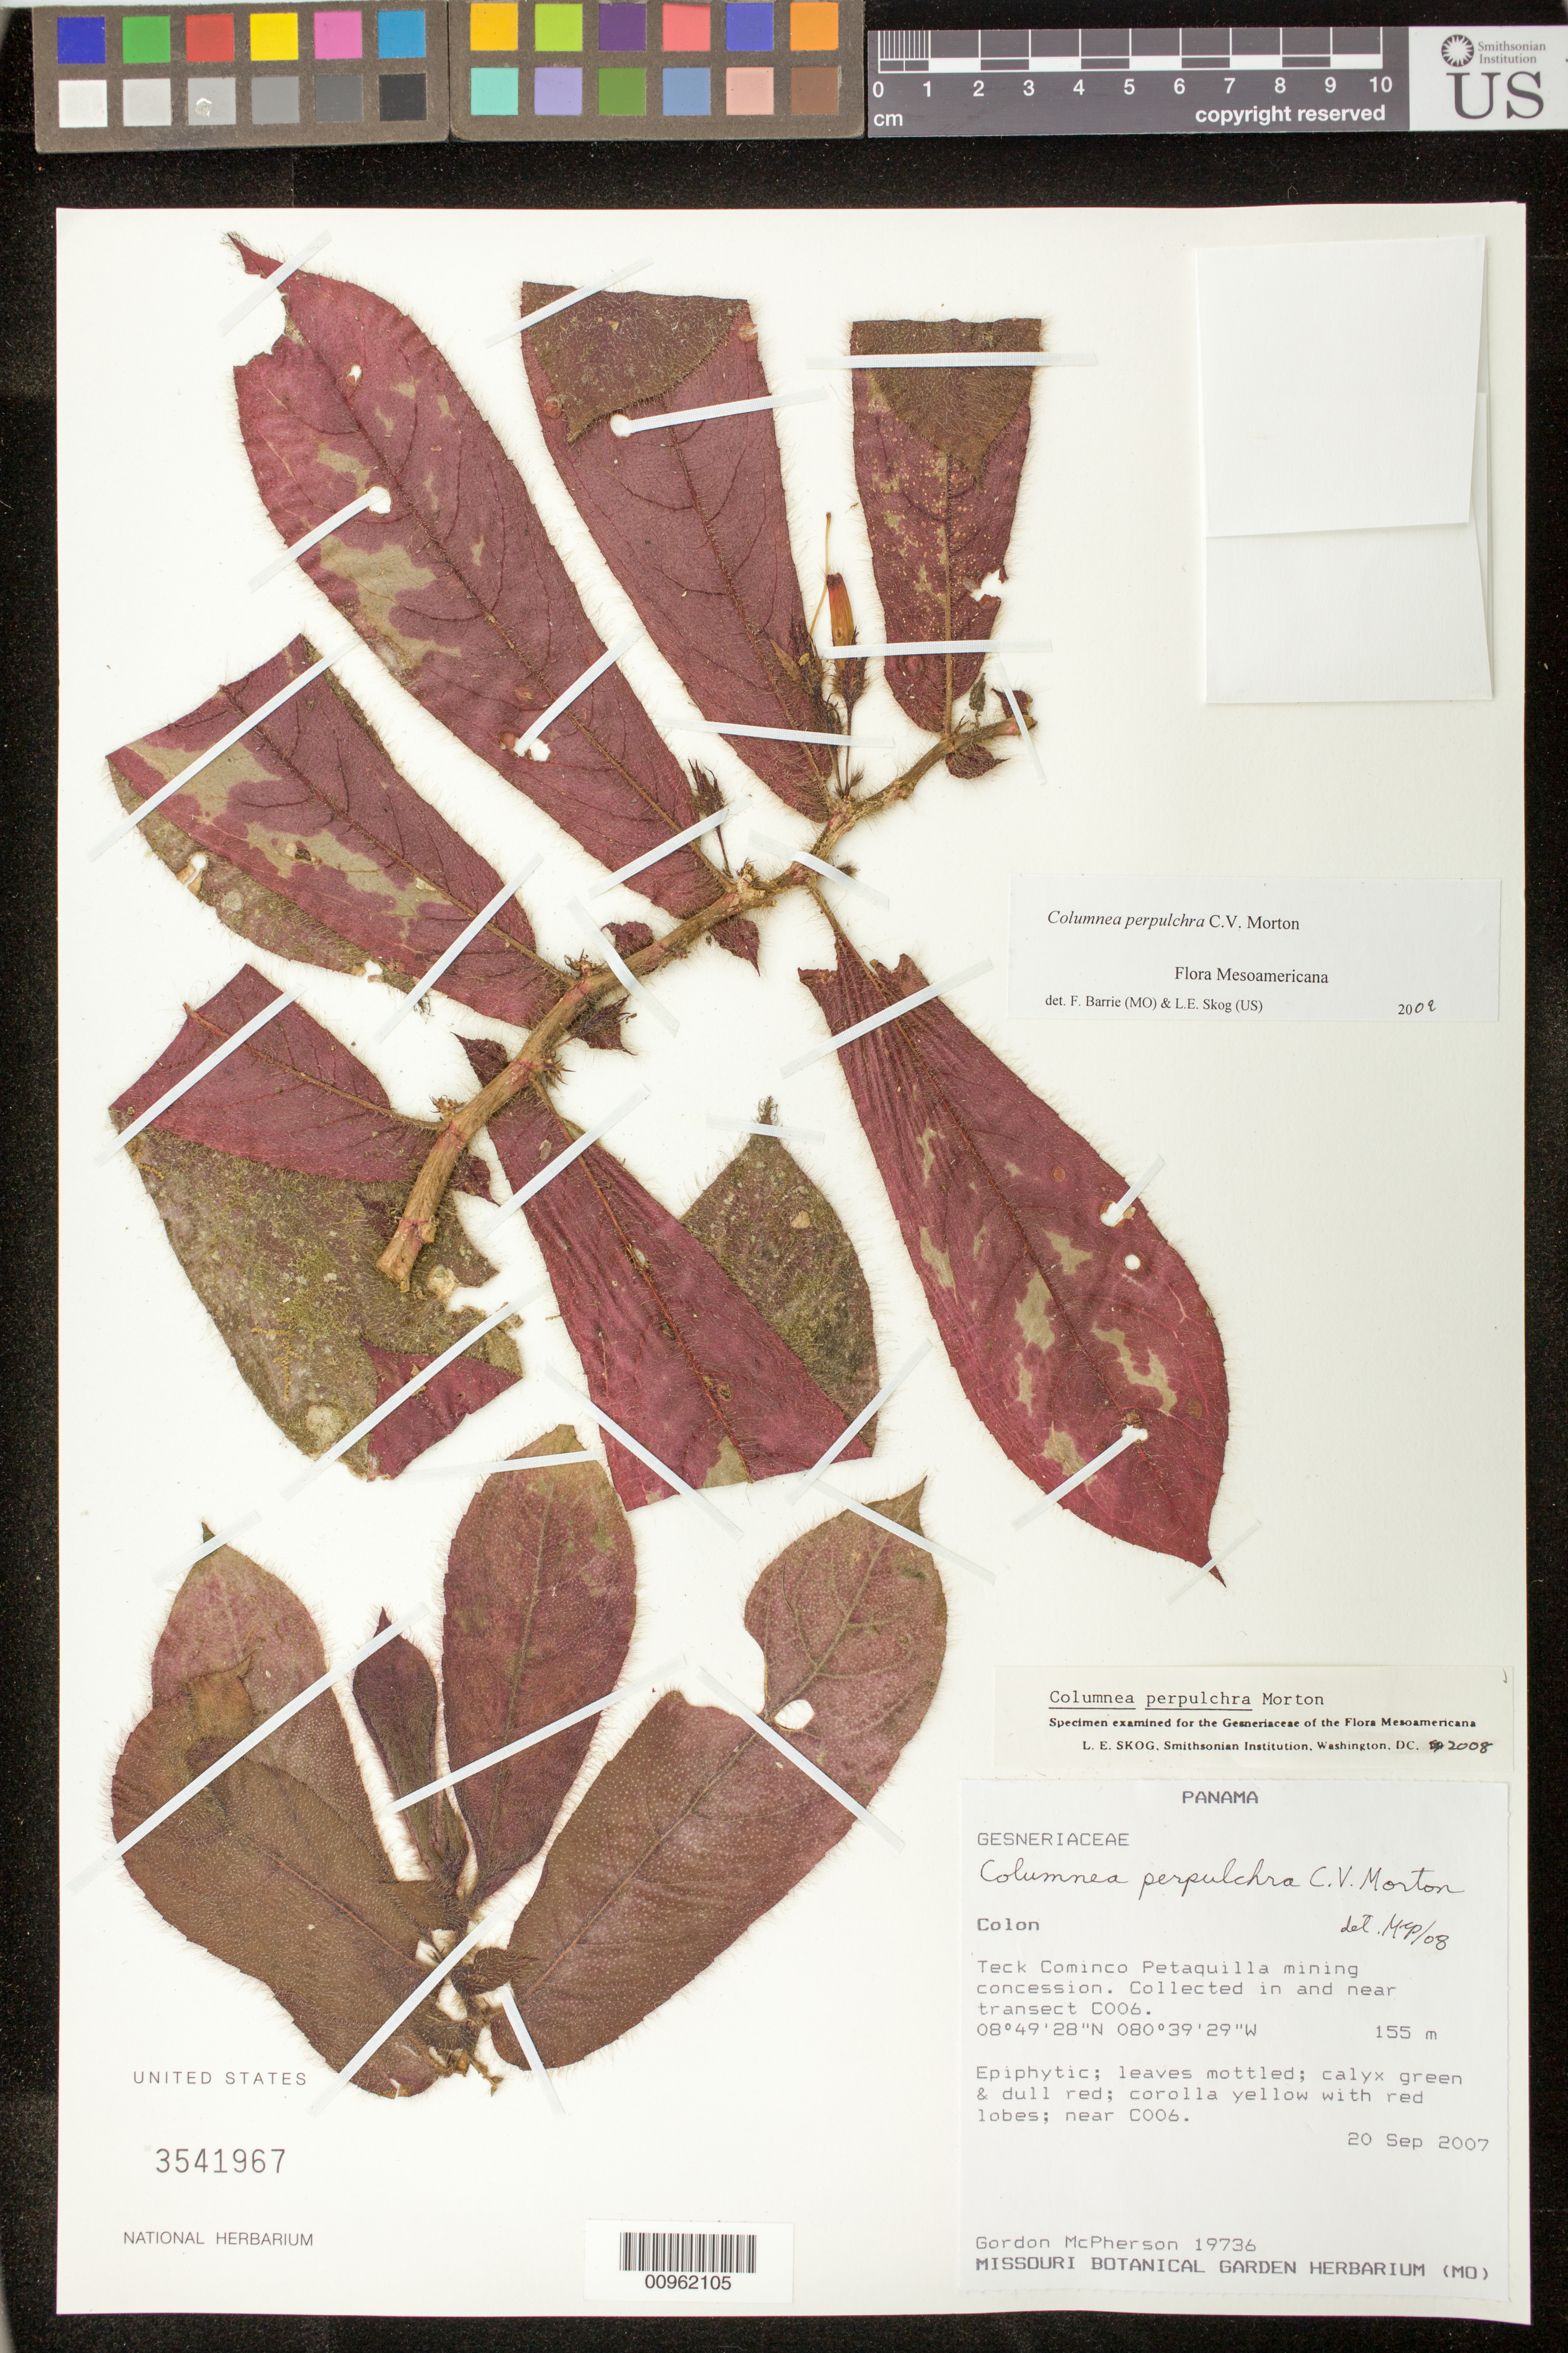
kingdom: Plantae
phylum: Tracheophyta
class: Magnoliopsida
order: Lamiales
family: Gesneriaceae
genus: Columnea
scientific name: Columnea perpulchra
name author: C.V. Morton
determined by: Skog, Laurence E.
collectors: G. D. McPherson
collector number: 19736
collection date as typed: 20 Sep 2007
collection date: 2007-09-20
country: Panama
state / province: Colón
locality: Teck Cominco Petaquilla mining concession, collected in and near transect C006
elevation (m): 155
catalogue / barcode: US 3541967